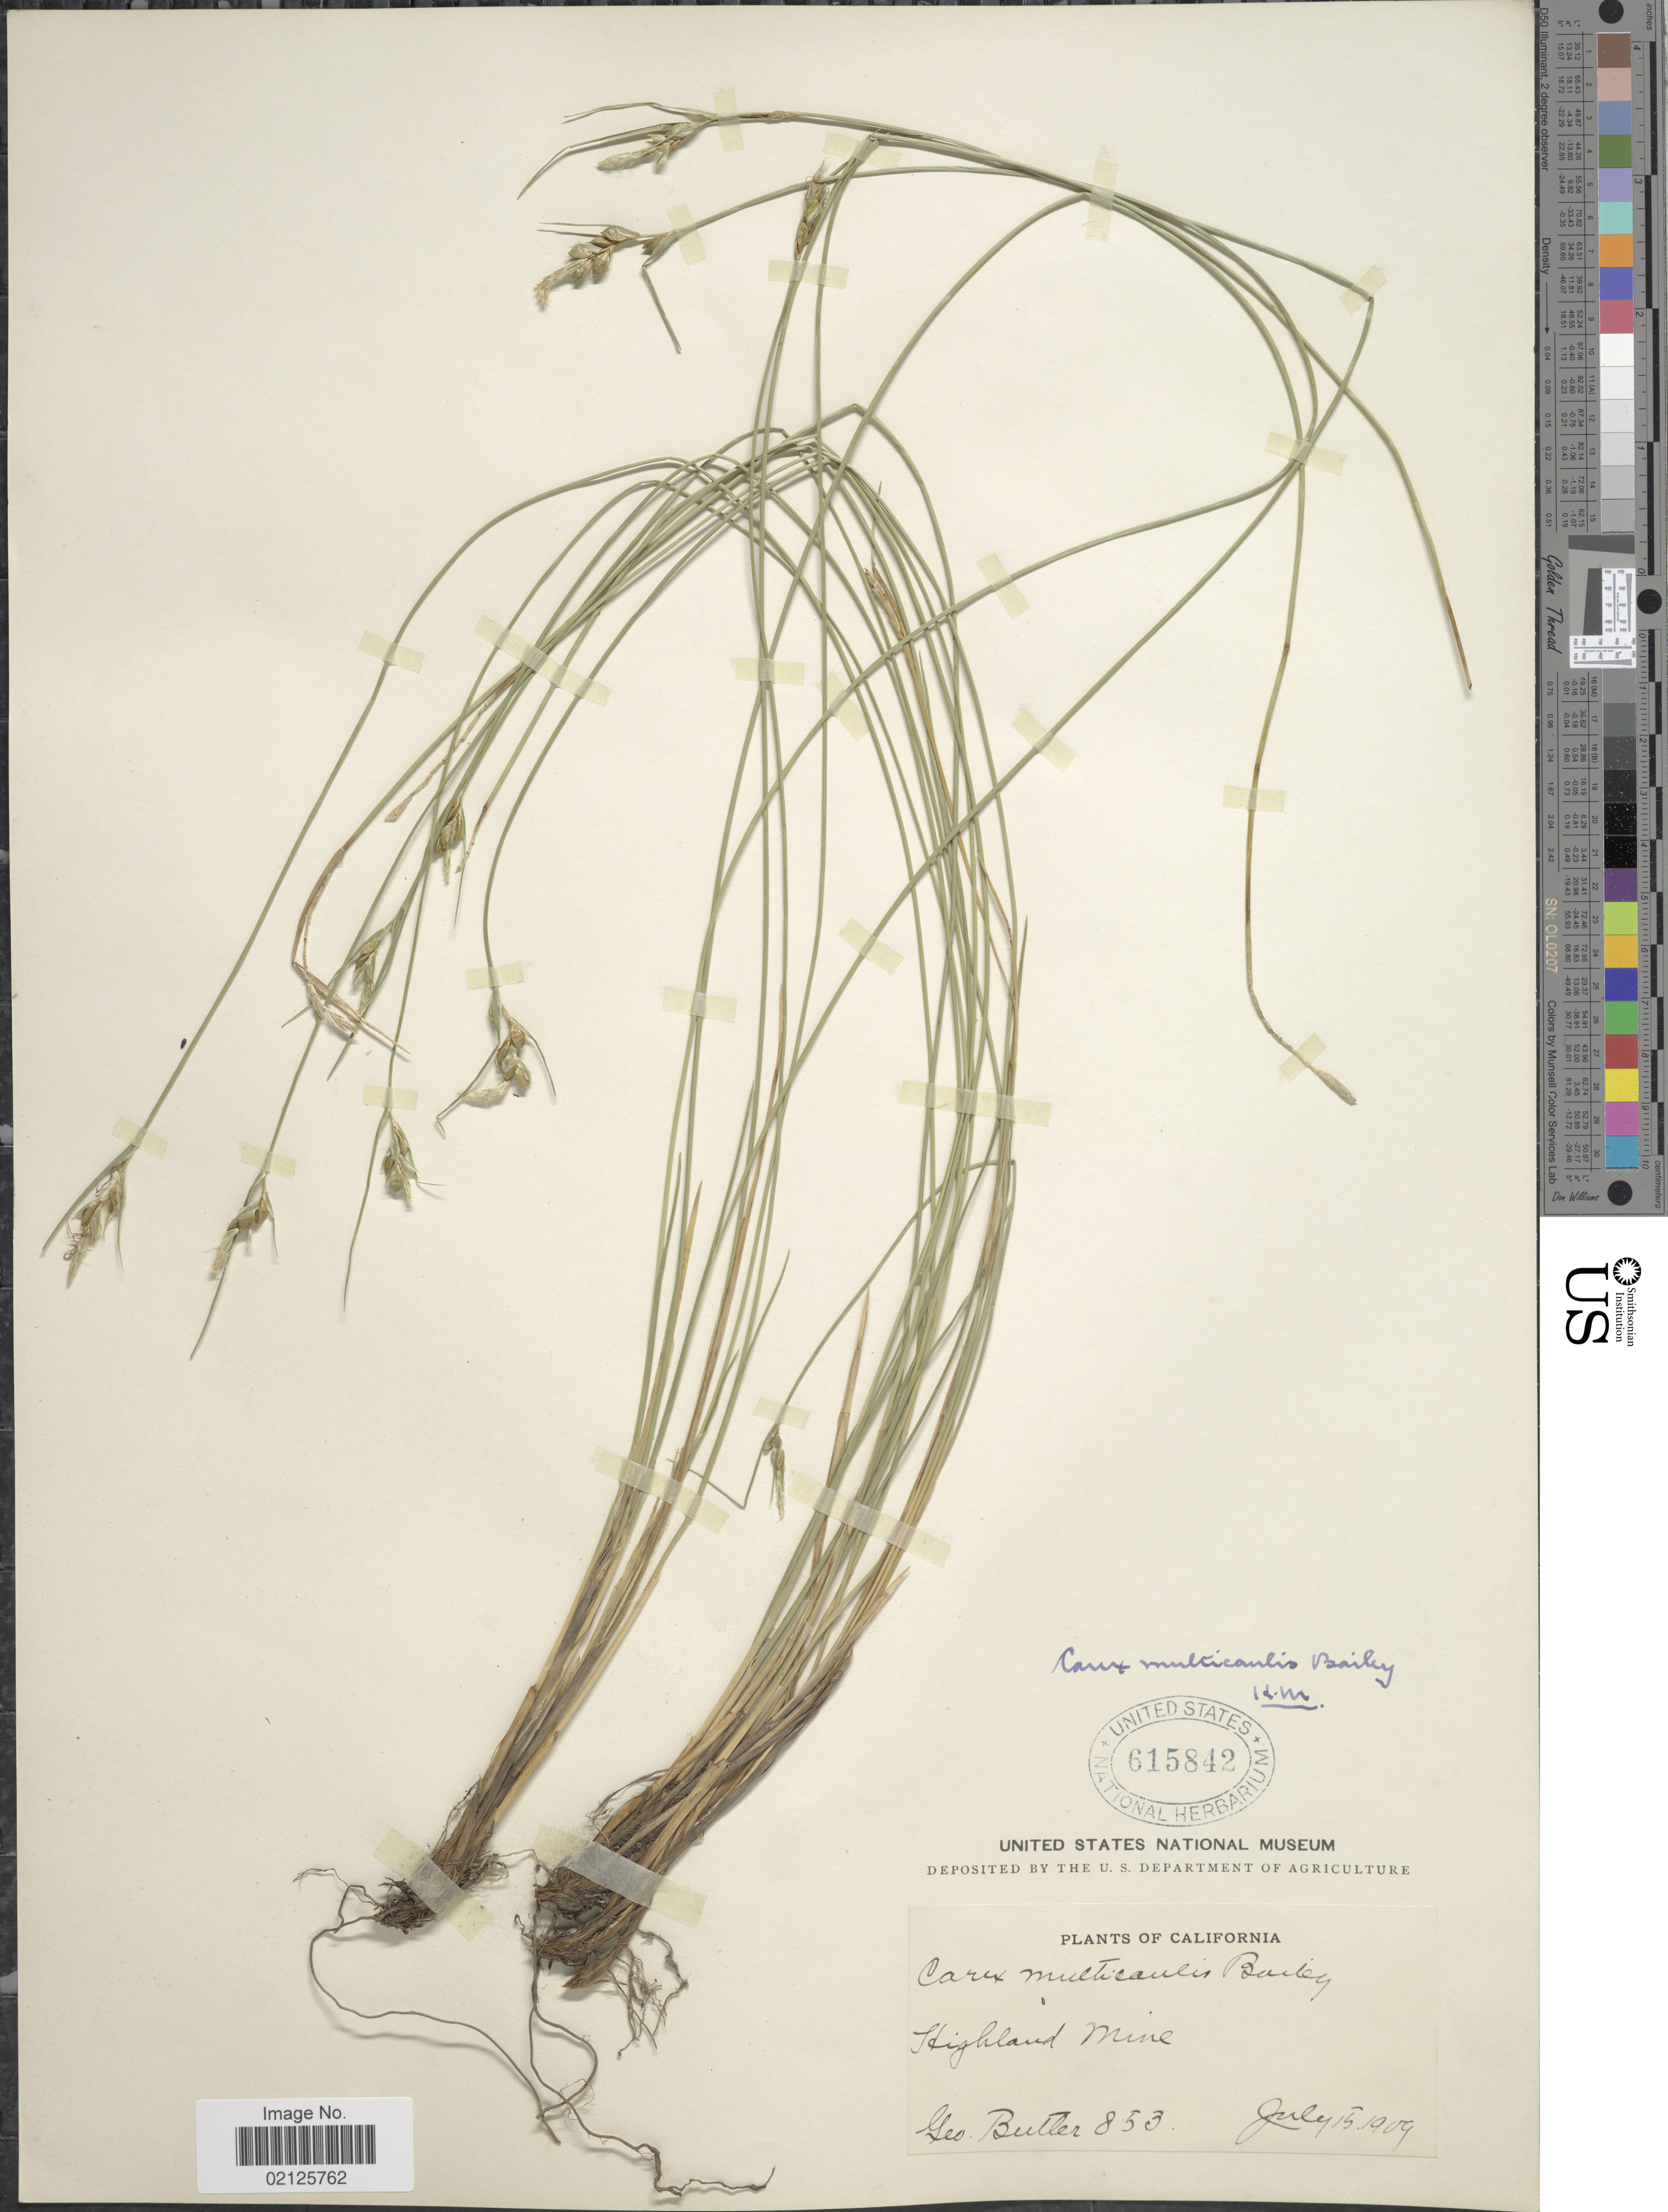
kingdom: Plantae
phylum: Tracheophyta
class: Liliopsida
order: Poales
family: Cyperaceae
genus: Carex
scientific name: Carex multicaulis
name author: L.H. Bailey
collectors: G. D. Butler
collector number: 853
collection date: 1909-07-15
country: United States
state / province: California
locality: Highland Mine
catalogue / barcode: US 615842